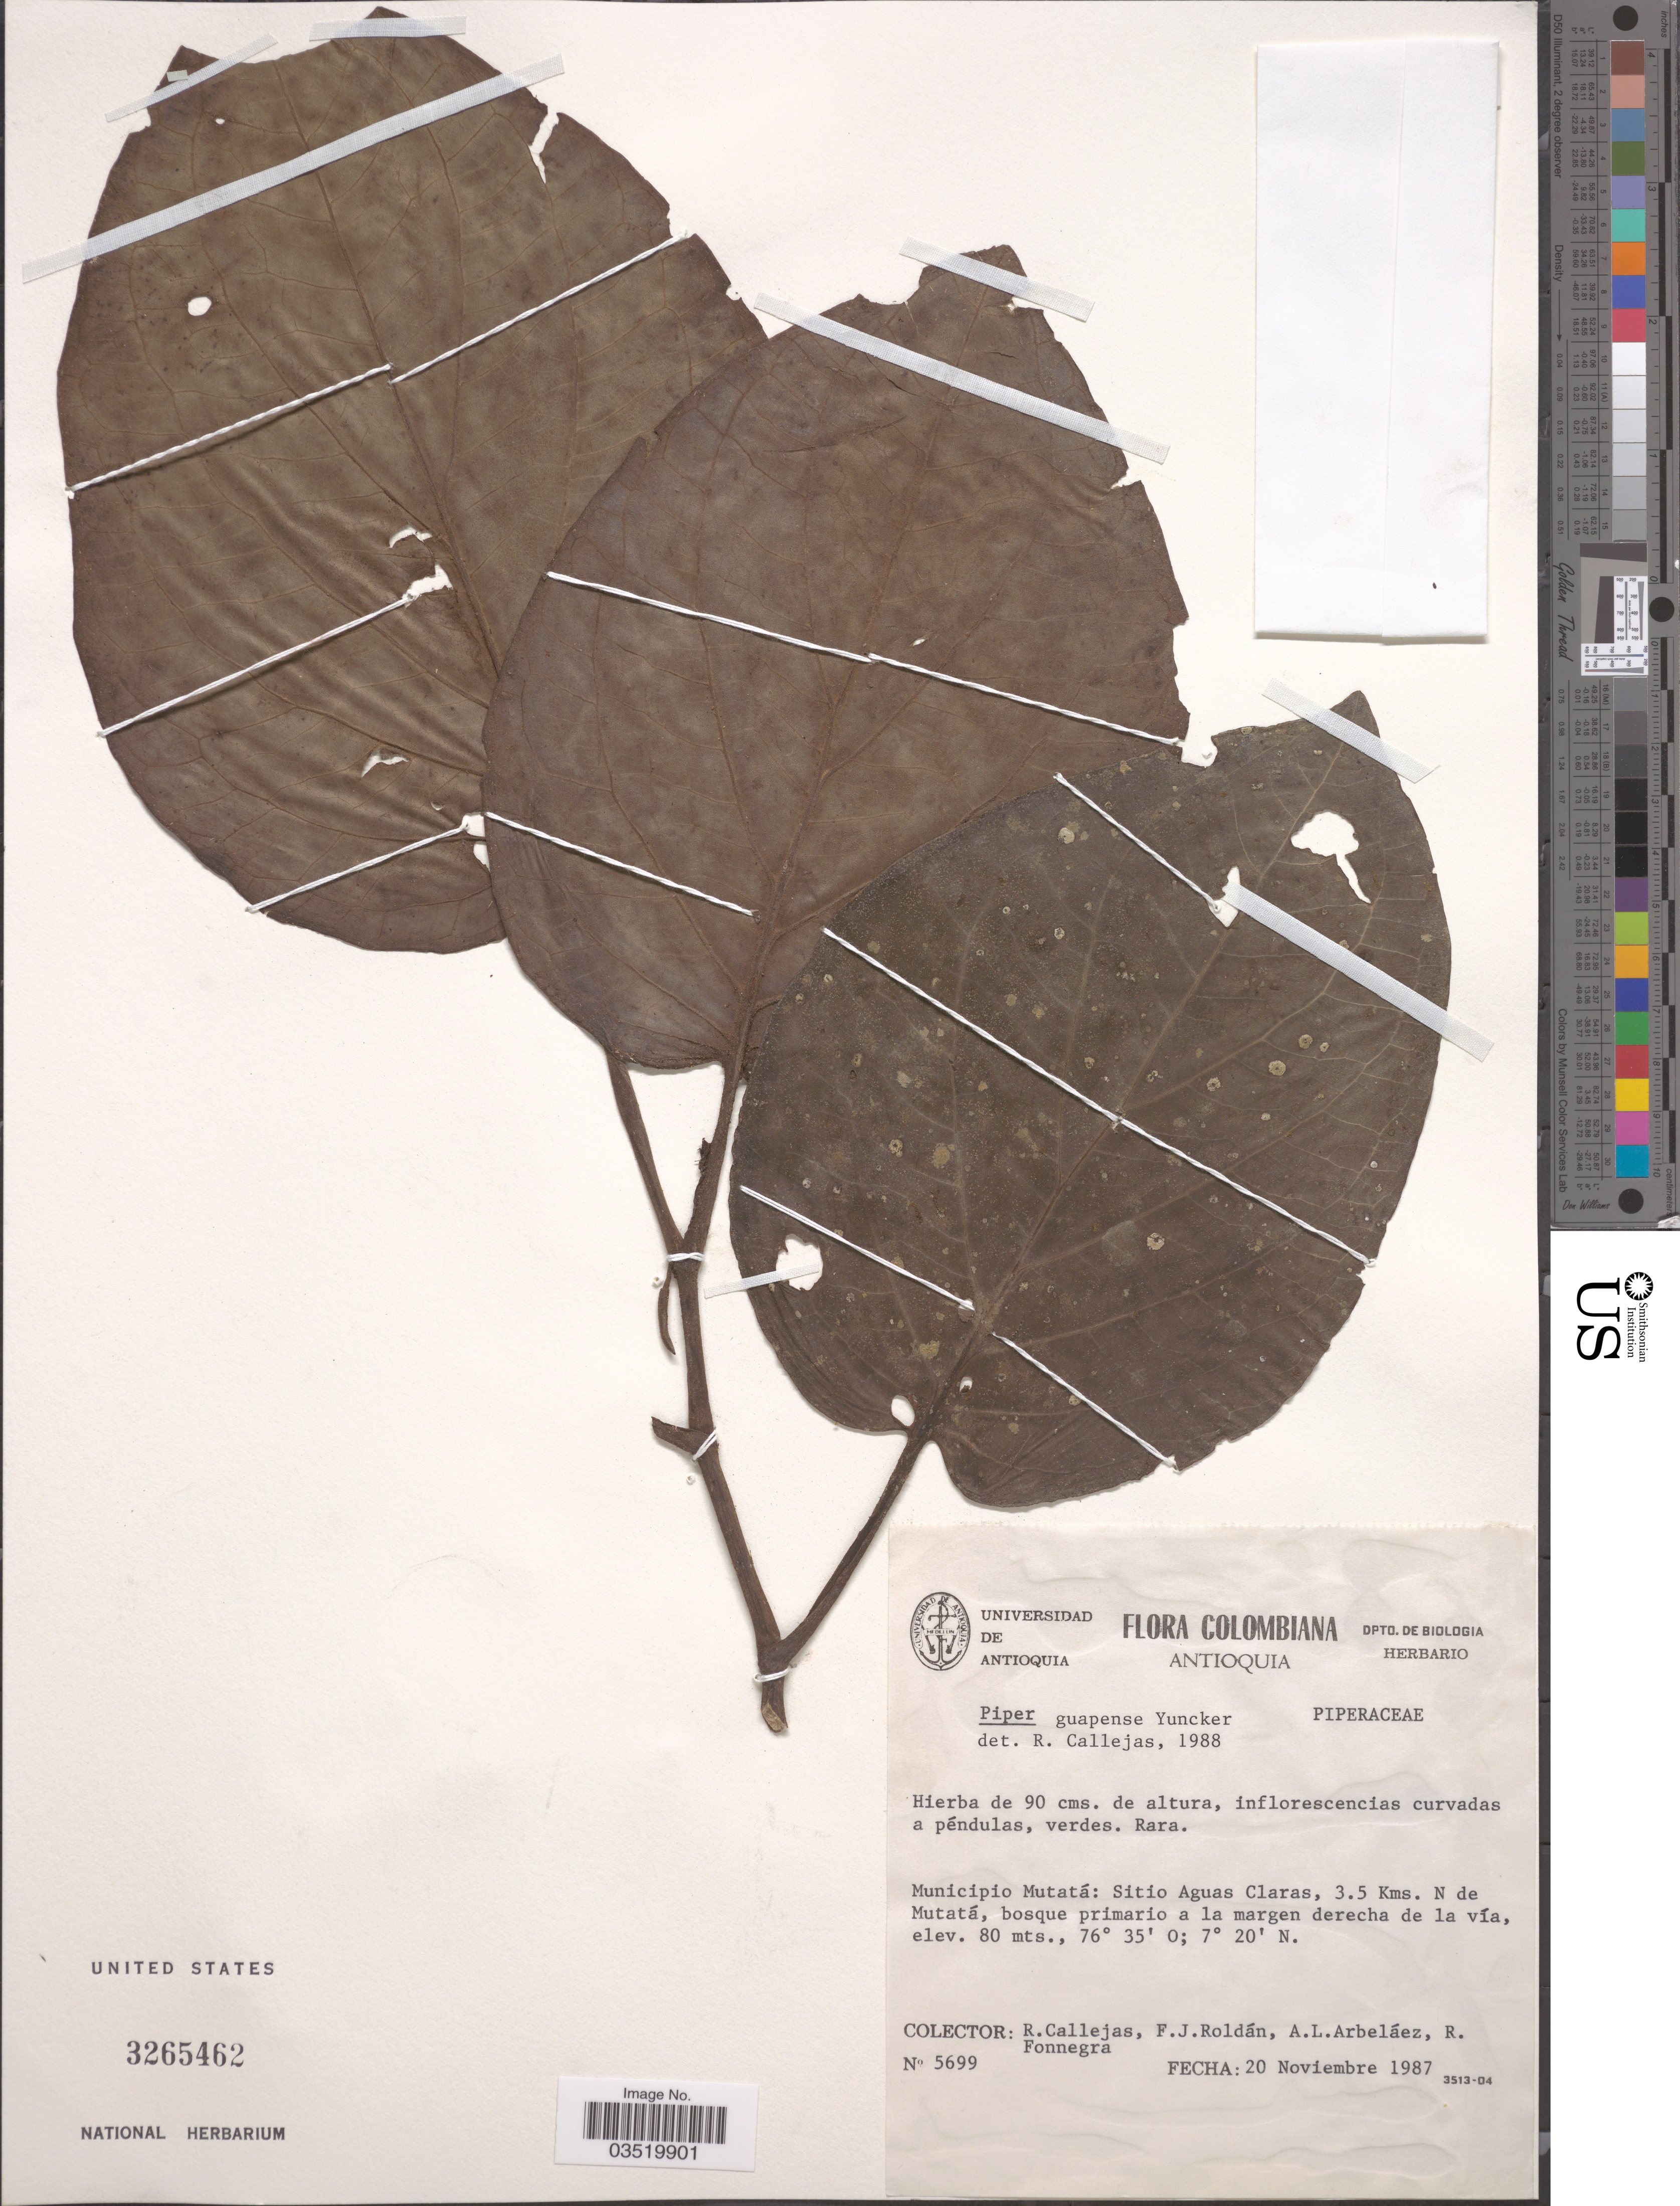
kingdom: Plantae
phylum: Tracheophyta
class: Magnoliopsida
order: Piperales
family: Piperaceae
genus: Piper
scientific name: Piper guapense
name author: Yunck. in Trel. & Yunck.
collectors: R. Callejas, F. J. Roldán, A. Arbeláez Alvarez & R. Fonnegra G.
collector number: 5699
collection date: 1987-11-20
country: Colombia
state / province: Antioquia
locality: Municipio Mutatá: Sitio Aguas Claras, 3.5 Kms. N de Mutatá.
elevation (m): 80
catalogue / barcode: US 3265462